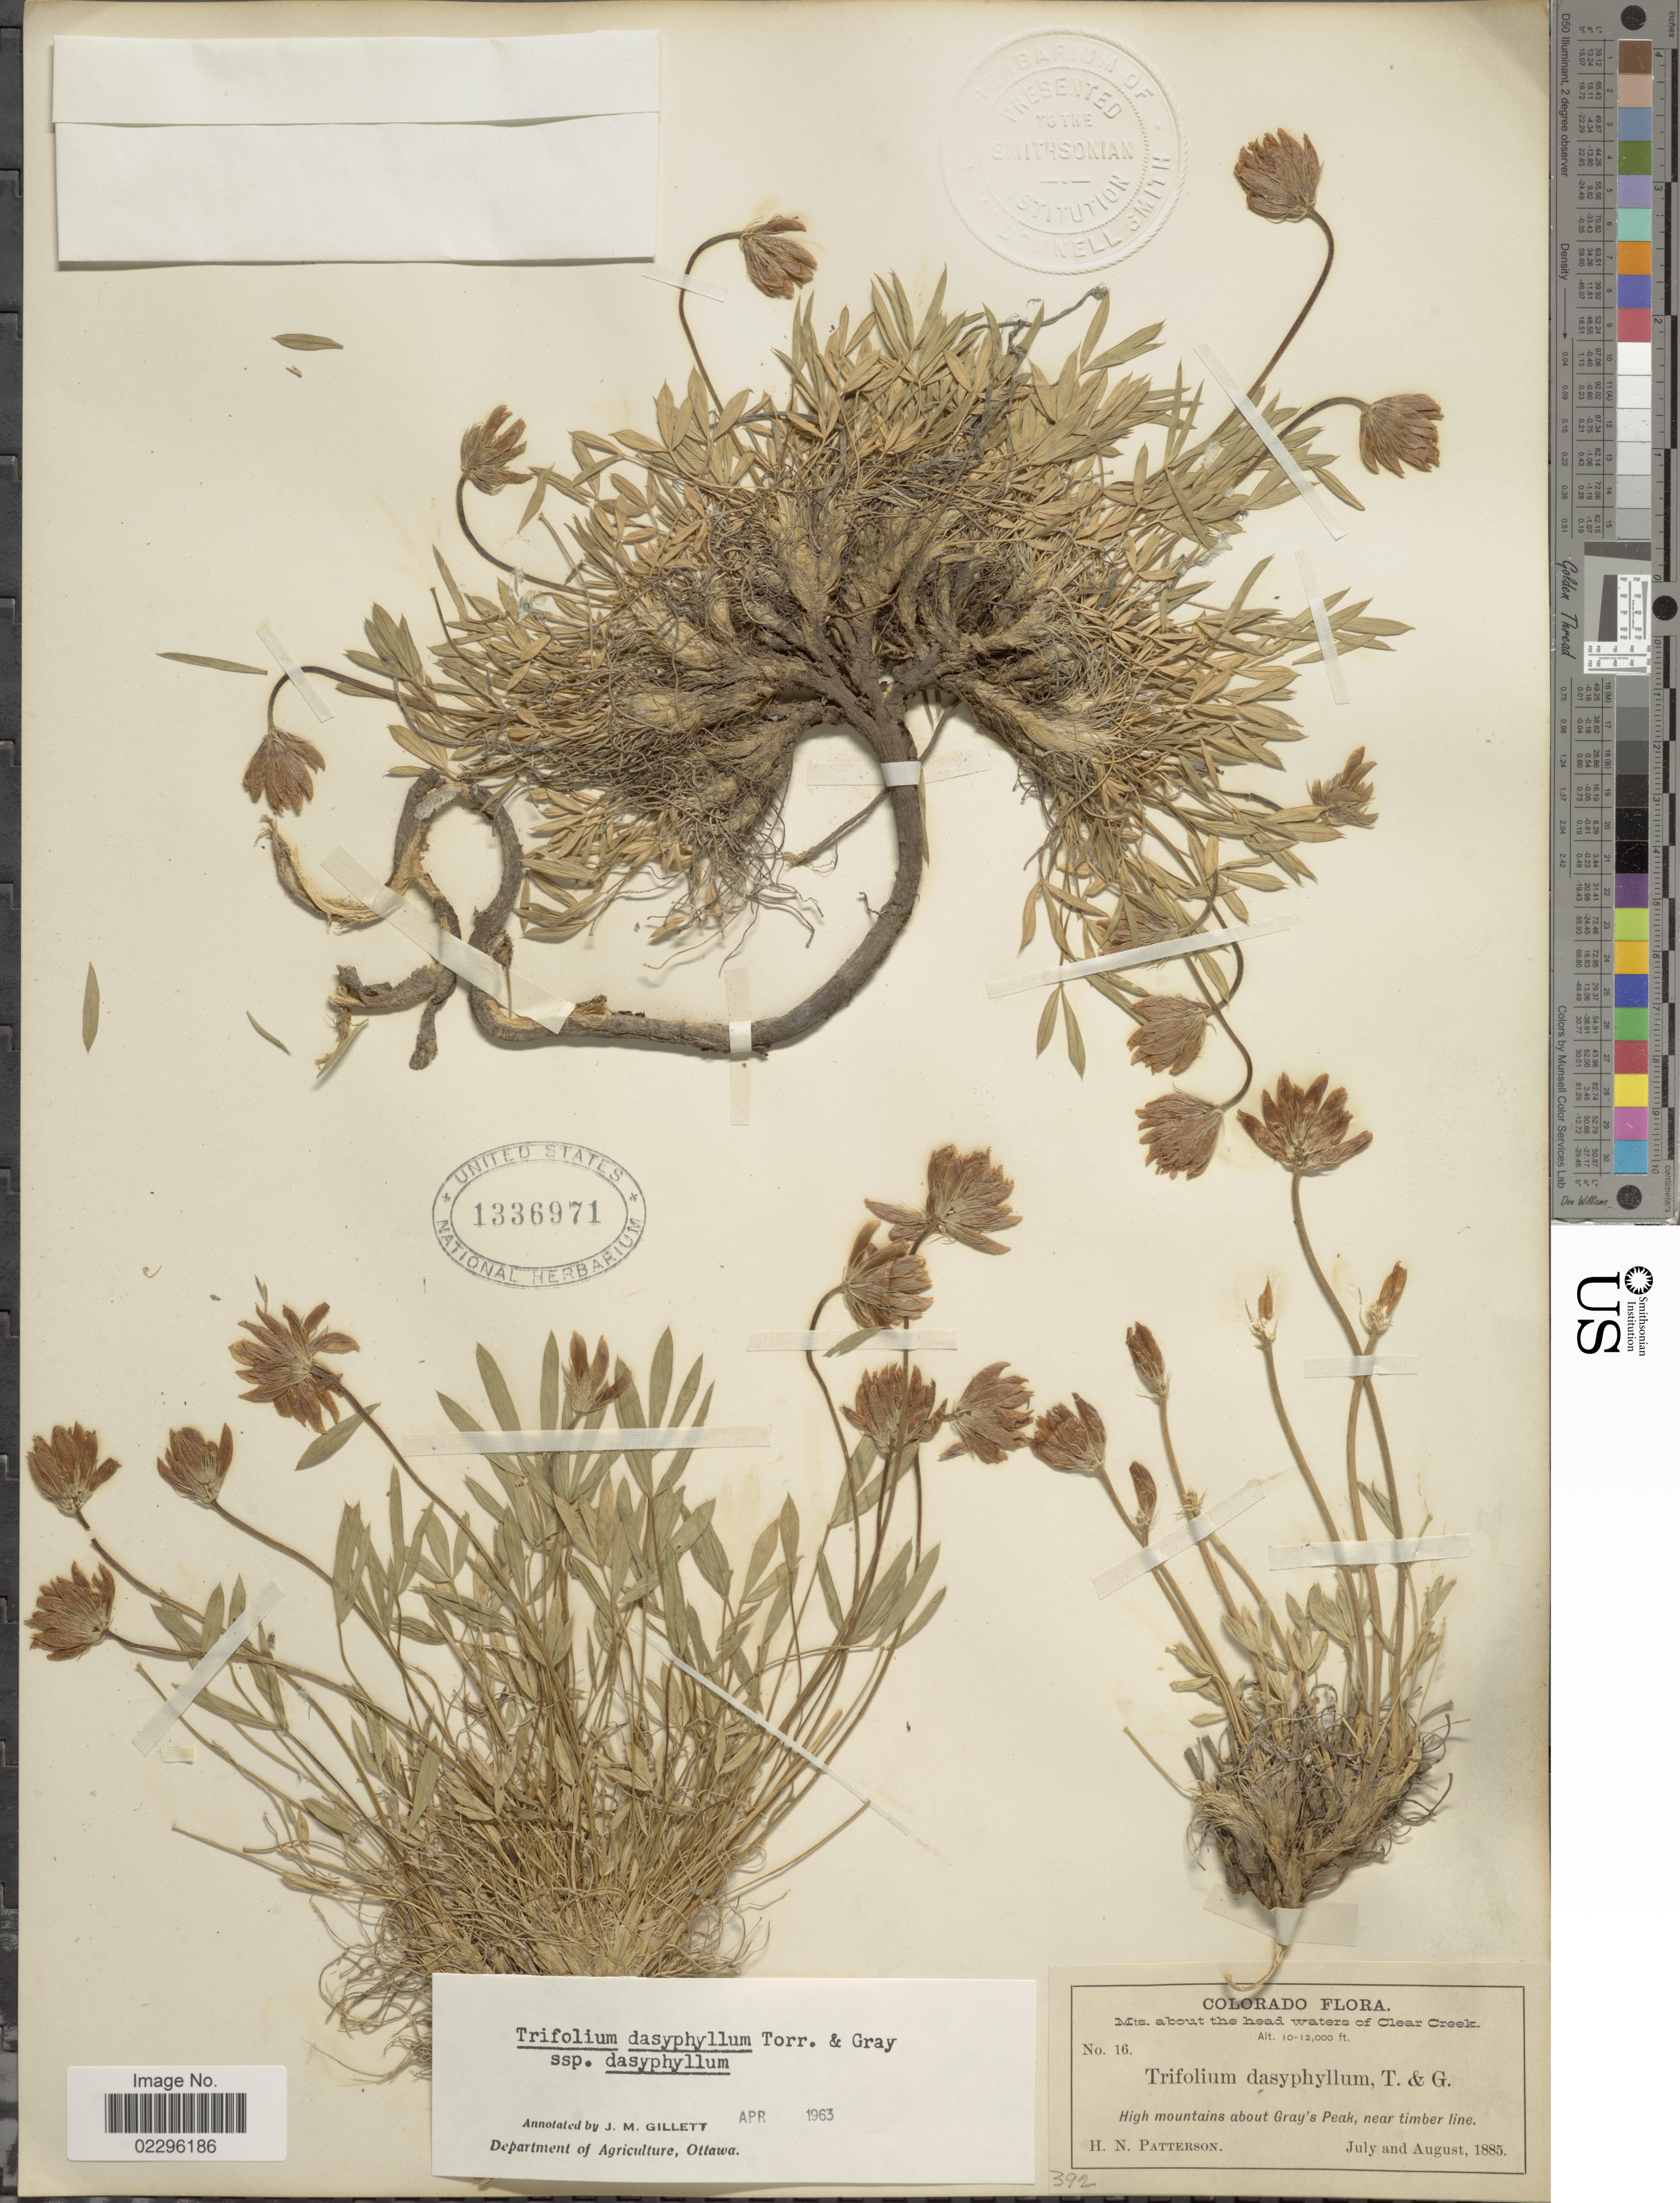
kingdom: Plantae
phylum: Tracheophyta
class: Magnoliopsida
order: Fabales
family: Fabaceae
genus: Trifolium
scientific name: Trifolium dasyphyllum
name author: Torr. & A. Gray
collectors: H. N. Patterson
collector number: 16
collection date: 1885-07/1885-08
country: United States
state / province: Colorado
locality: Mts. about the headwaters of Clear Creek, High Mountains about Gray's Peak, near timberline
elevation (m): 3048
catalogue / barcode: US 1336971